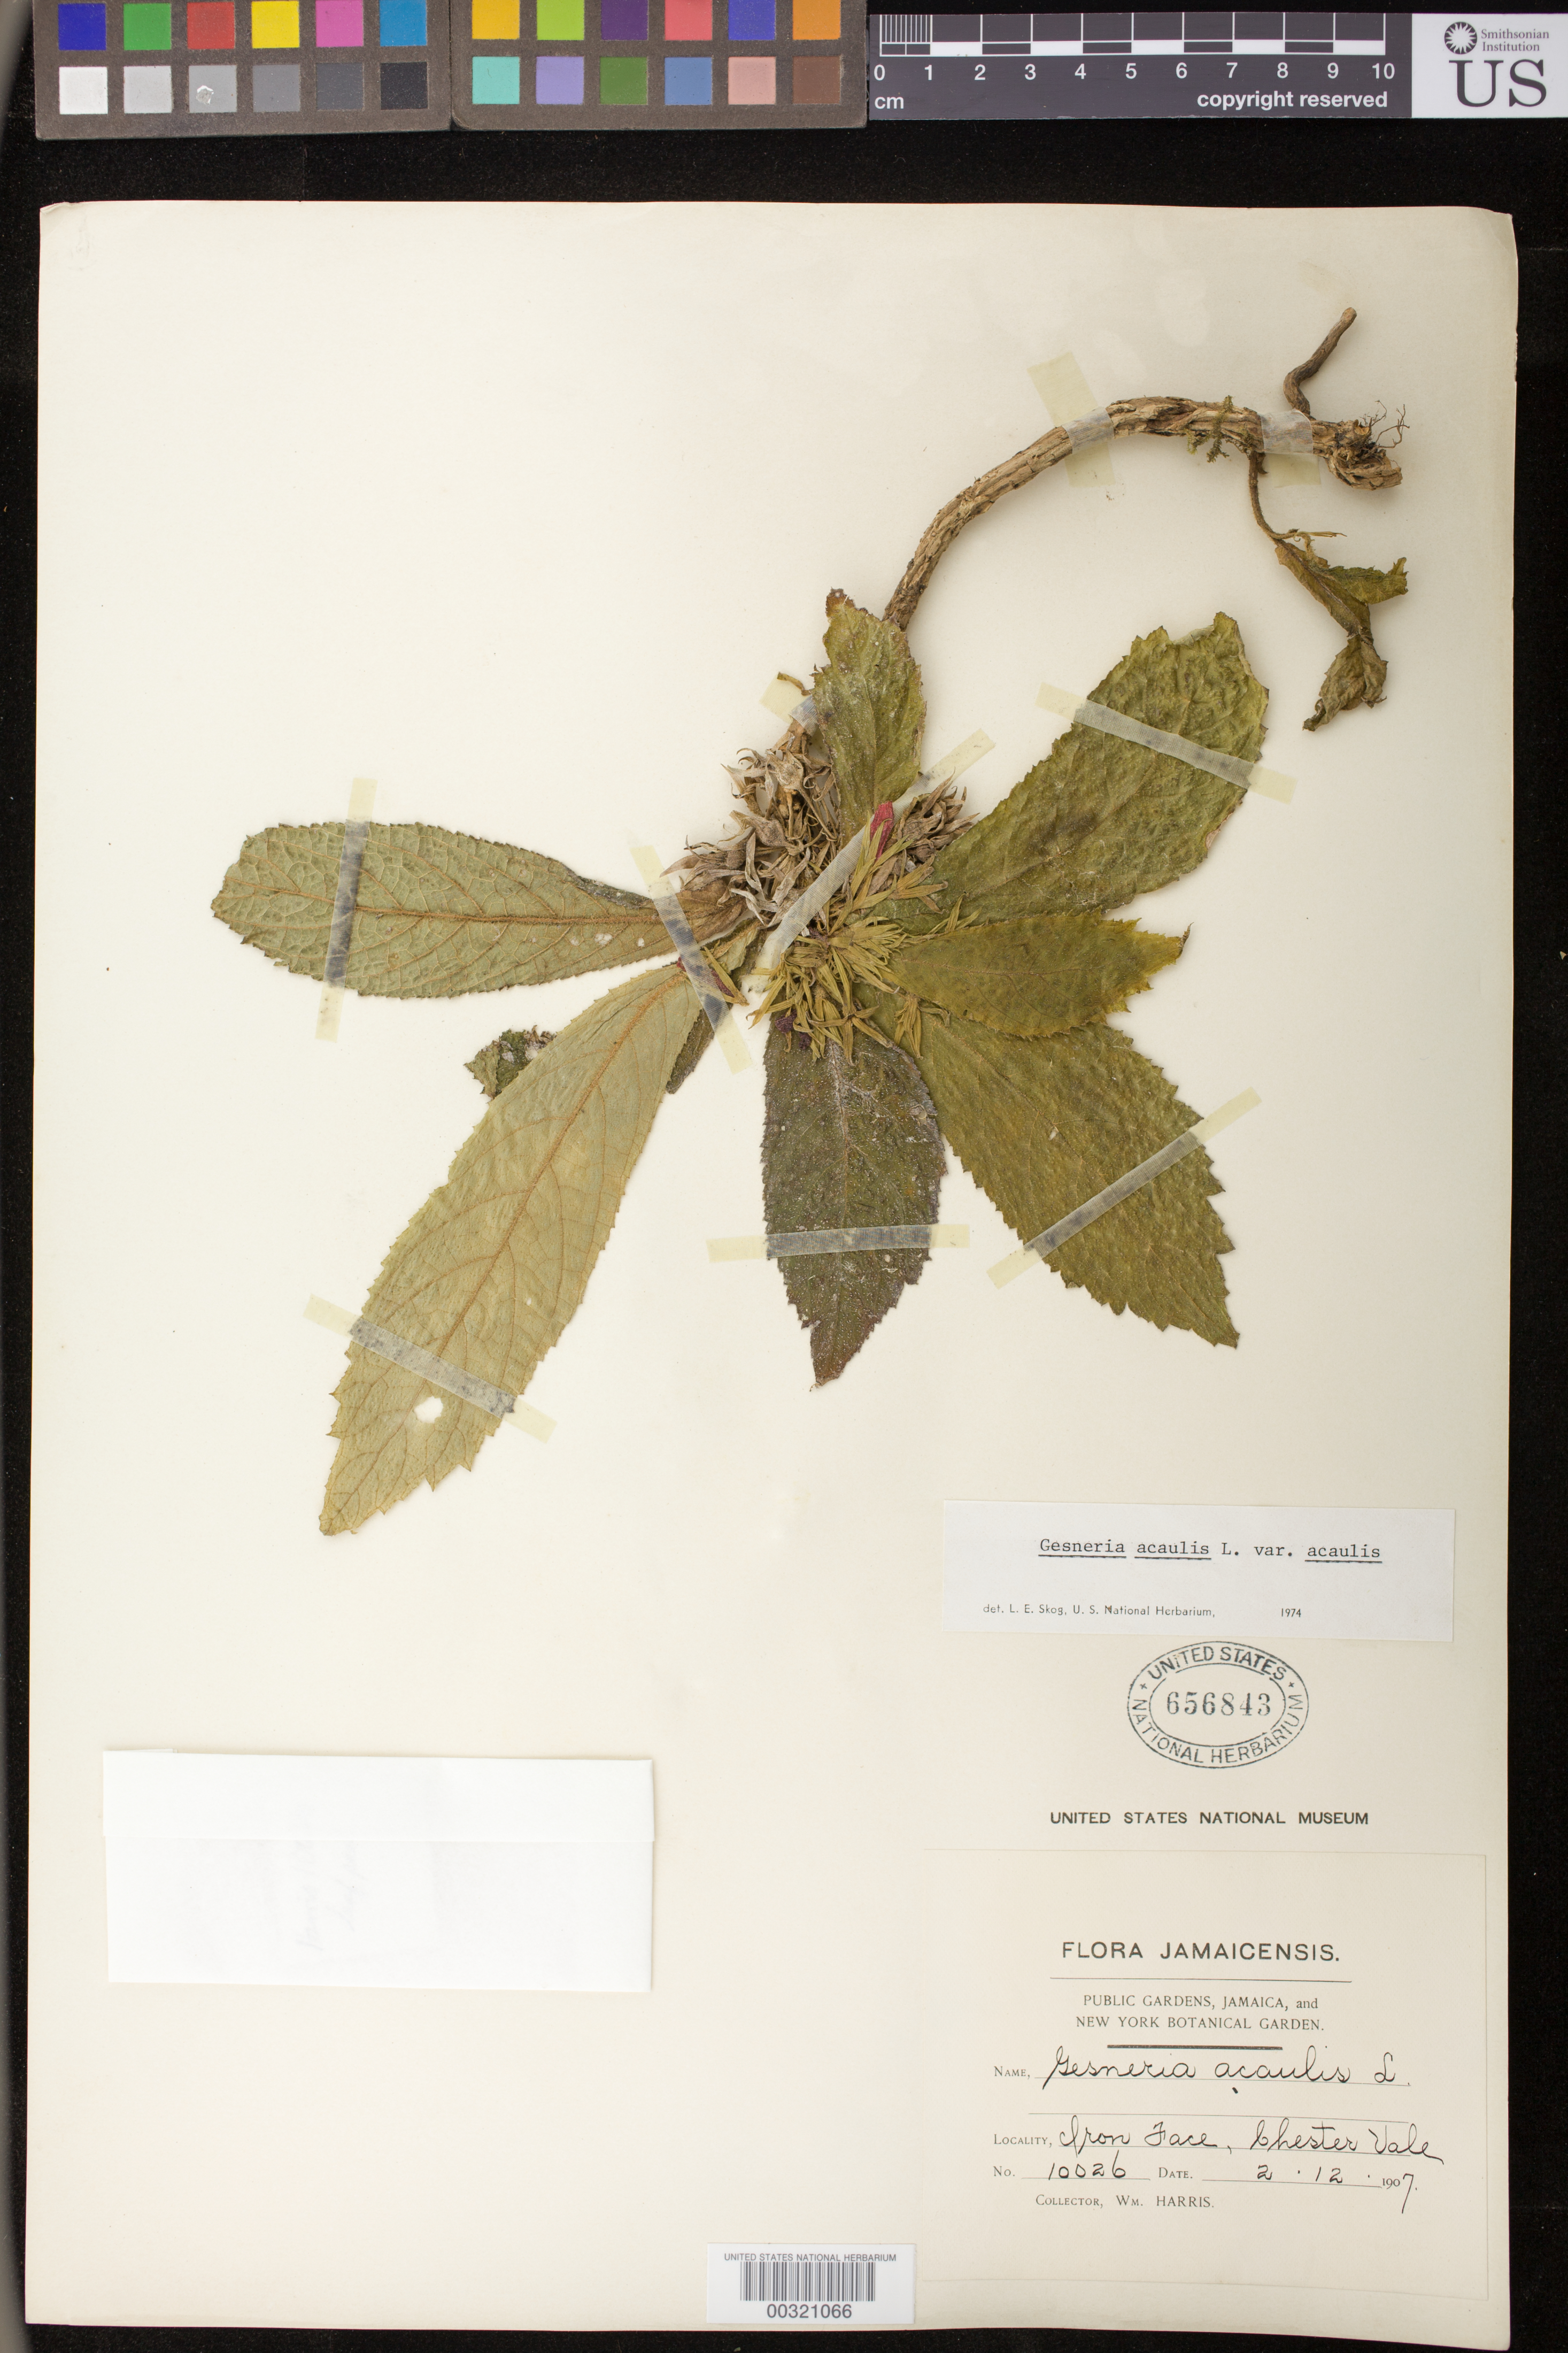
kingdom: Plantae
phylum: Tracheophyta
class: Magnoliopsida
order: Lamiales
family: Gesneriaceae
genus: Gesneria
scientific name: Gesneria acaulis var. acaulis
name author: L.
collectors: W. Harris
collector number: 10026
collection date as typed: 02 Dec 1907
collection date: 1907-12-02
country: Jamaica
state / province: Saint Andrew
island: Jamaica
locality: Iron Face, Chester Vale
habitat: Growing on damp rocky bank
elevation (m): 914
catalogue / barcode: US 656843